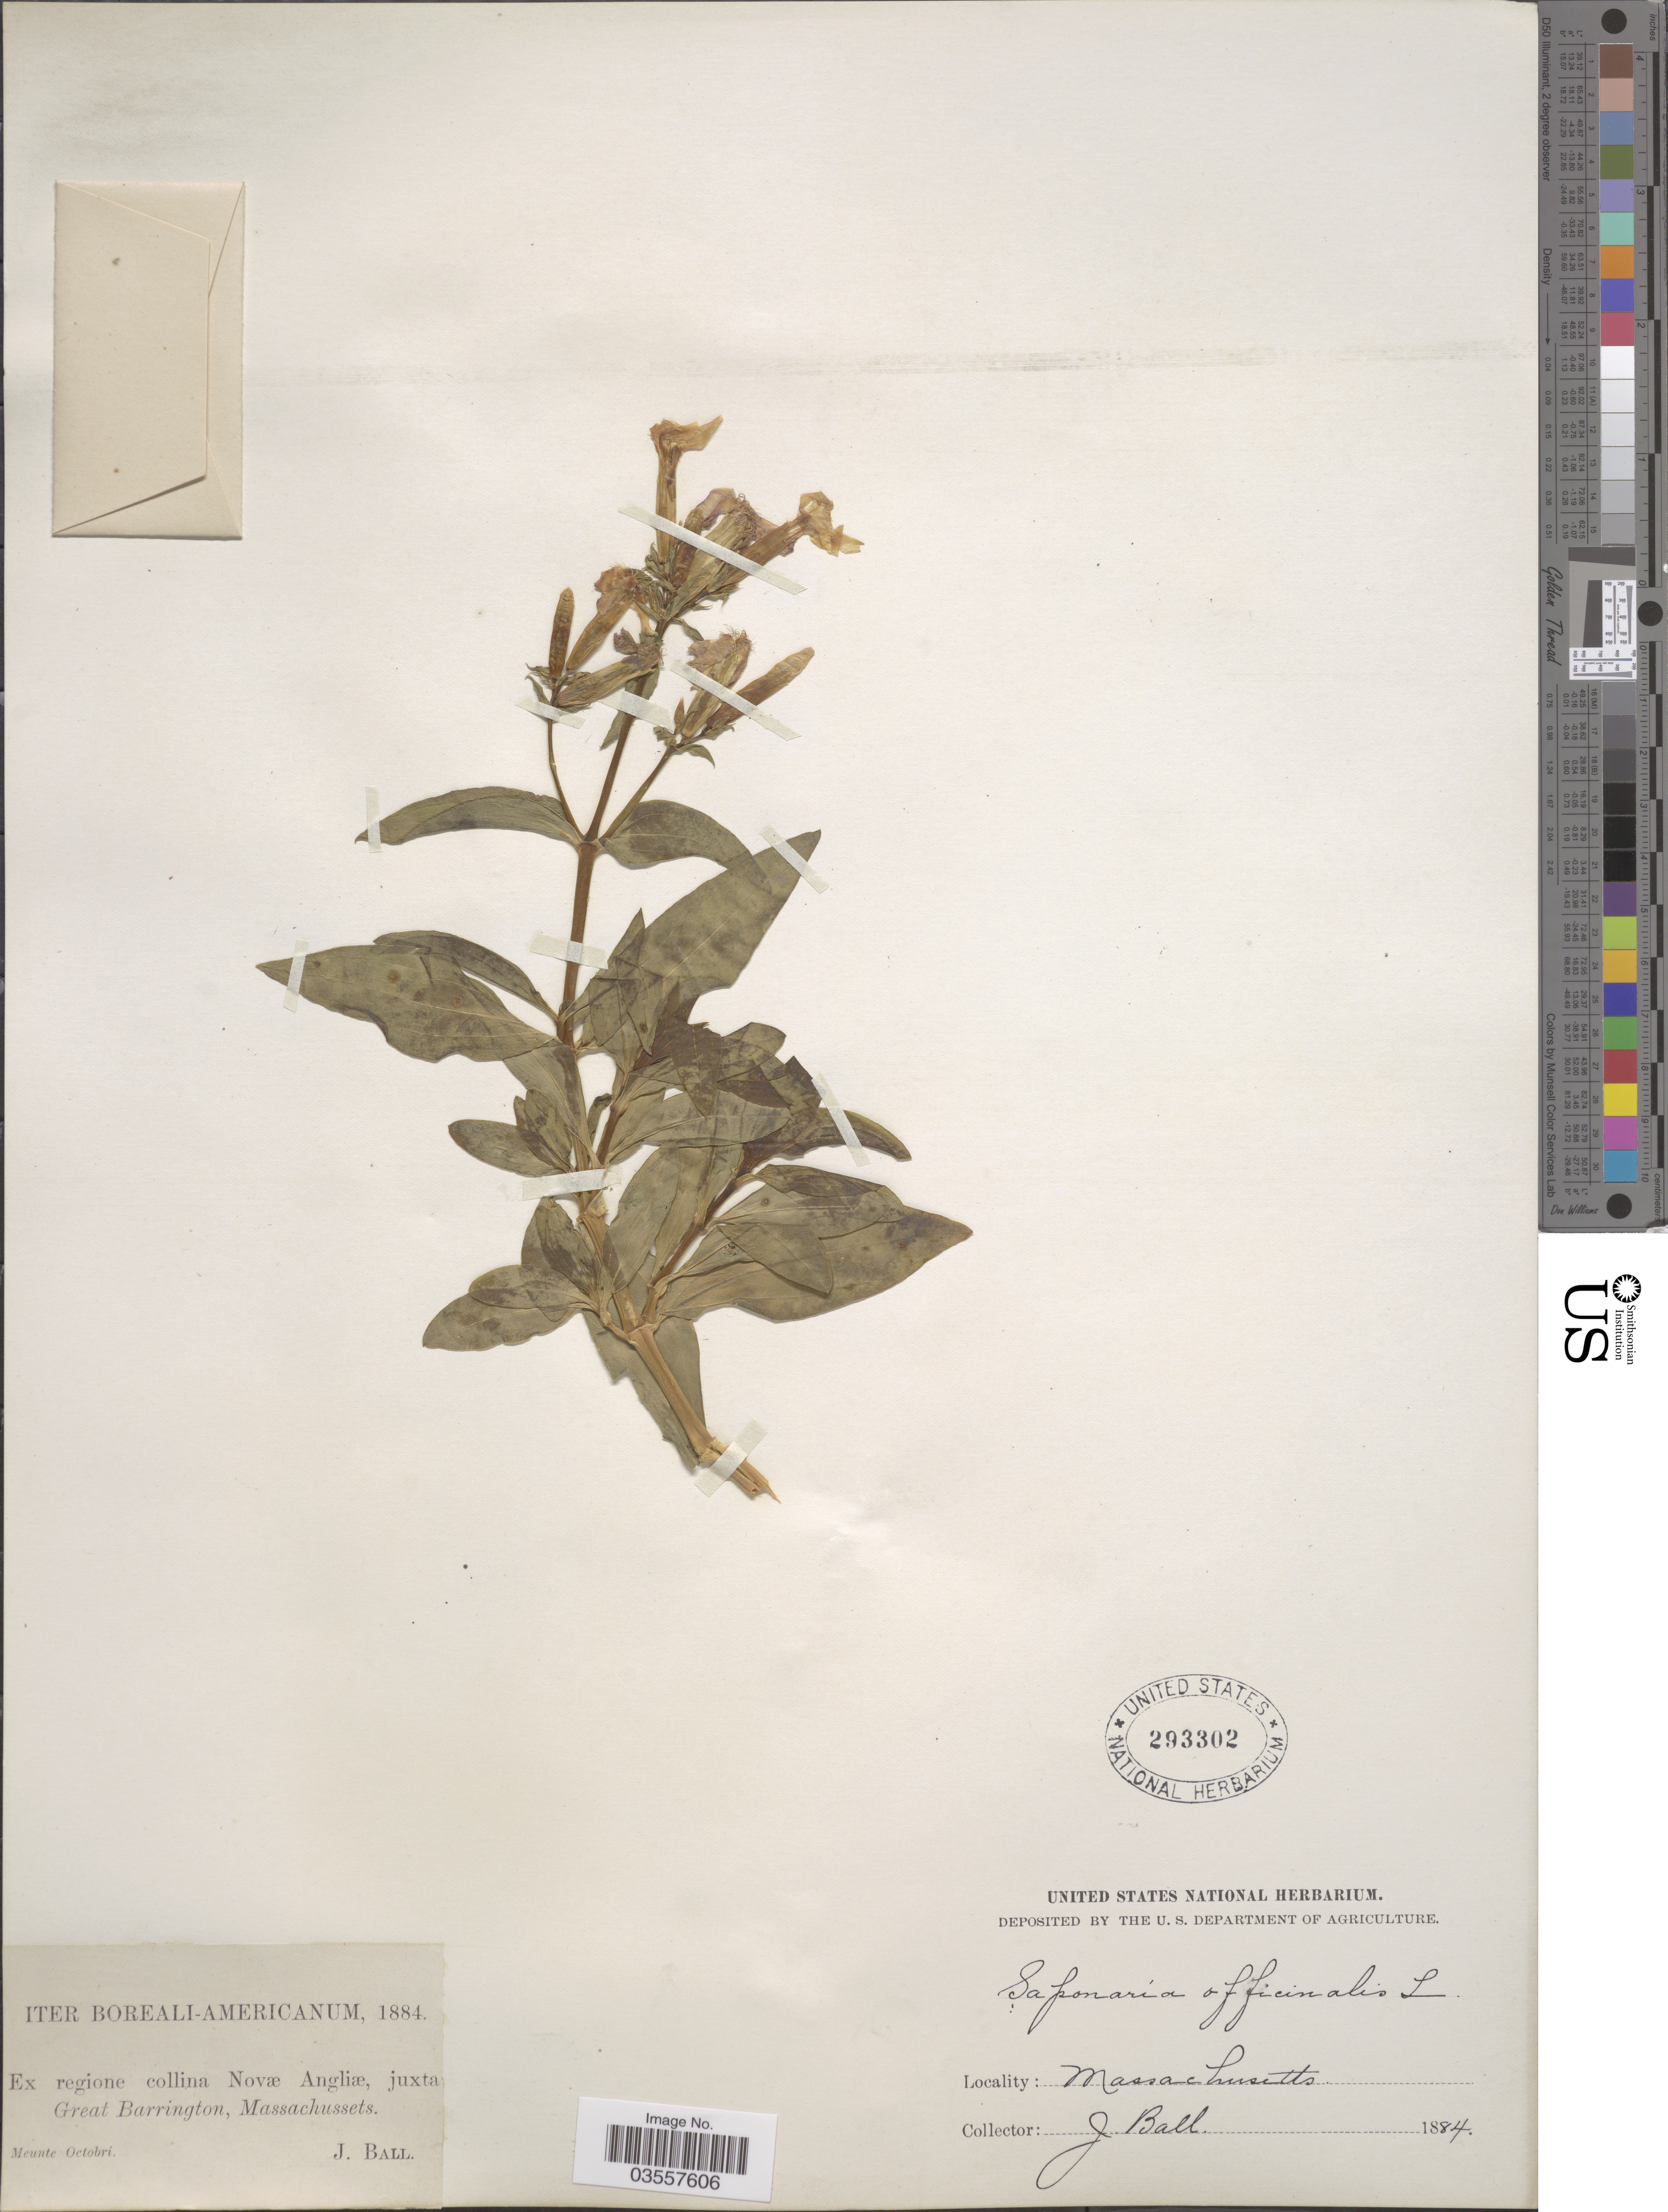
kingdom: Plantae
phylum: Tracheophyta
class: Magnoliopsida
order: Caryophyllales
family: Caryophyllaceae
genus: Saponaria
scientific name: Saponaria officinalis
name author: L.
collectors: J. Ball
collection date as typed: Meunte Octobri 1884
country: United States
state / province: Massachusetts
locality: Iter Boreali-Americanum. Ex regione collina Novæ Angliæ, juxta Great Barrington.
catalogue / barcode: US 293302